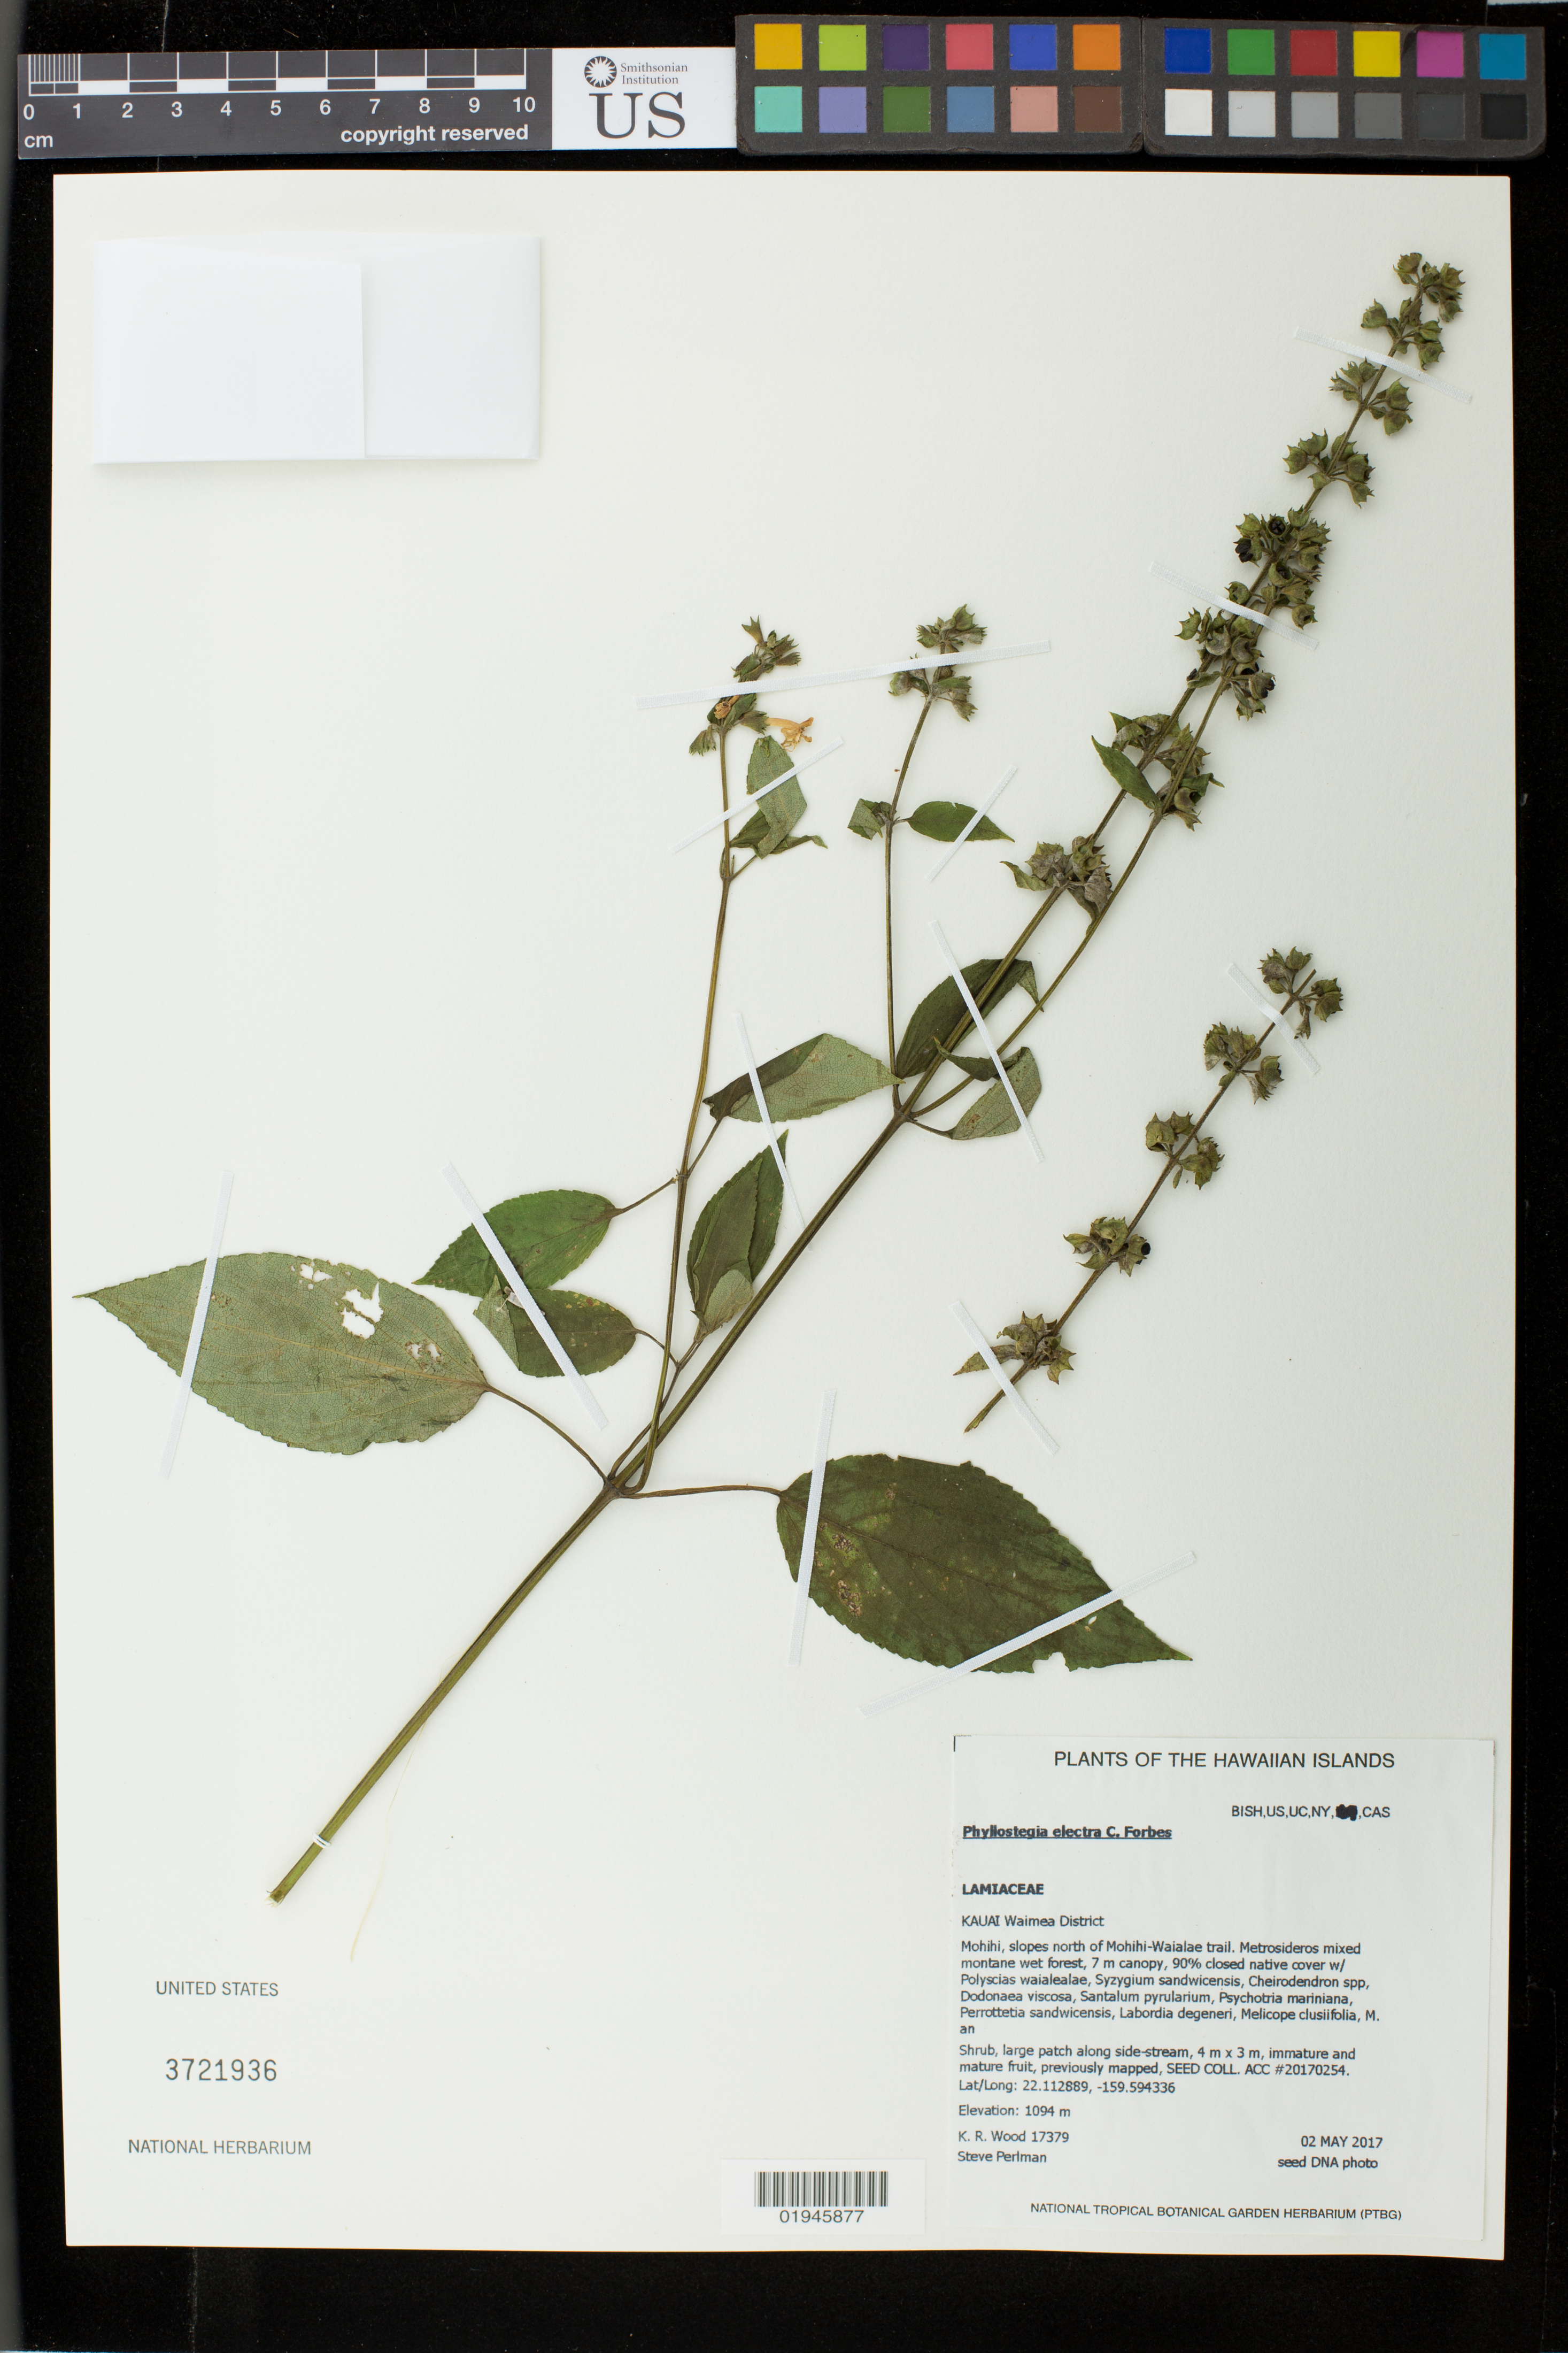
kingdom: Plantae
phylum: Tracheophyta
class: Magnoliopsida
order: Lamiales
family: Lamiaceae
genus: Phyllostegia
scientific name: Phyllostegia electra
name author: C.N. Forbes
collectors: K. R. Wood & S. P. Perlman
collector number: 17379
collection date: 2017-05-02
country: United States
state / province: Hawaii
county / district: Kauai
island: Kaua'i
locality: Waimea District, Kohihi, slopes north of Mohihi-Waialae trail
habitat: Mixed montane wet forest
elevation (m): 1094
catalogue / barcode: US 3721936